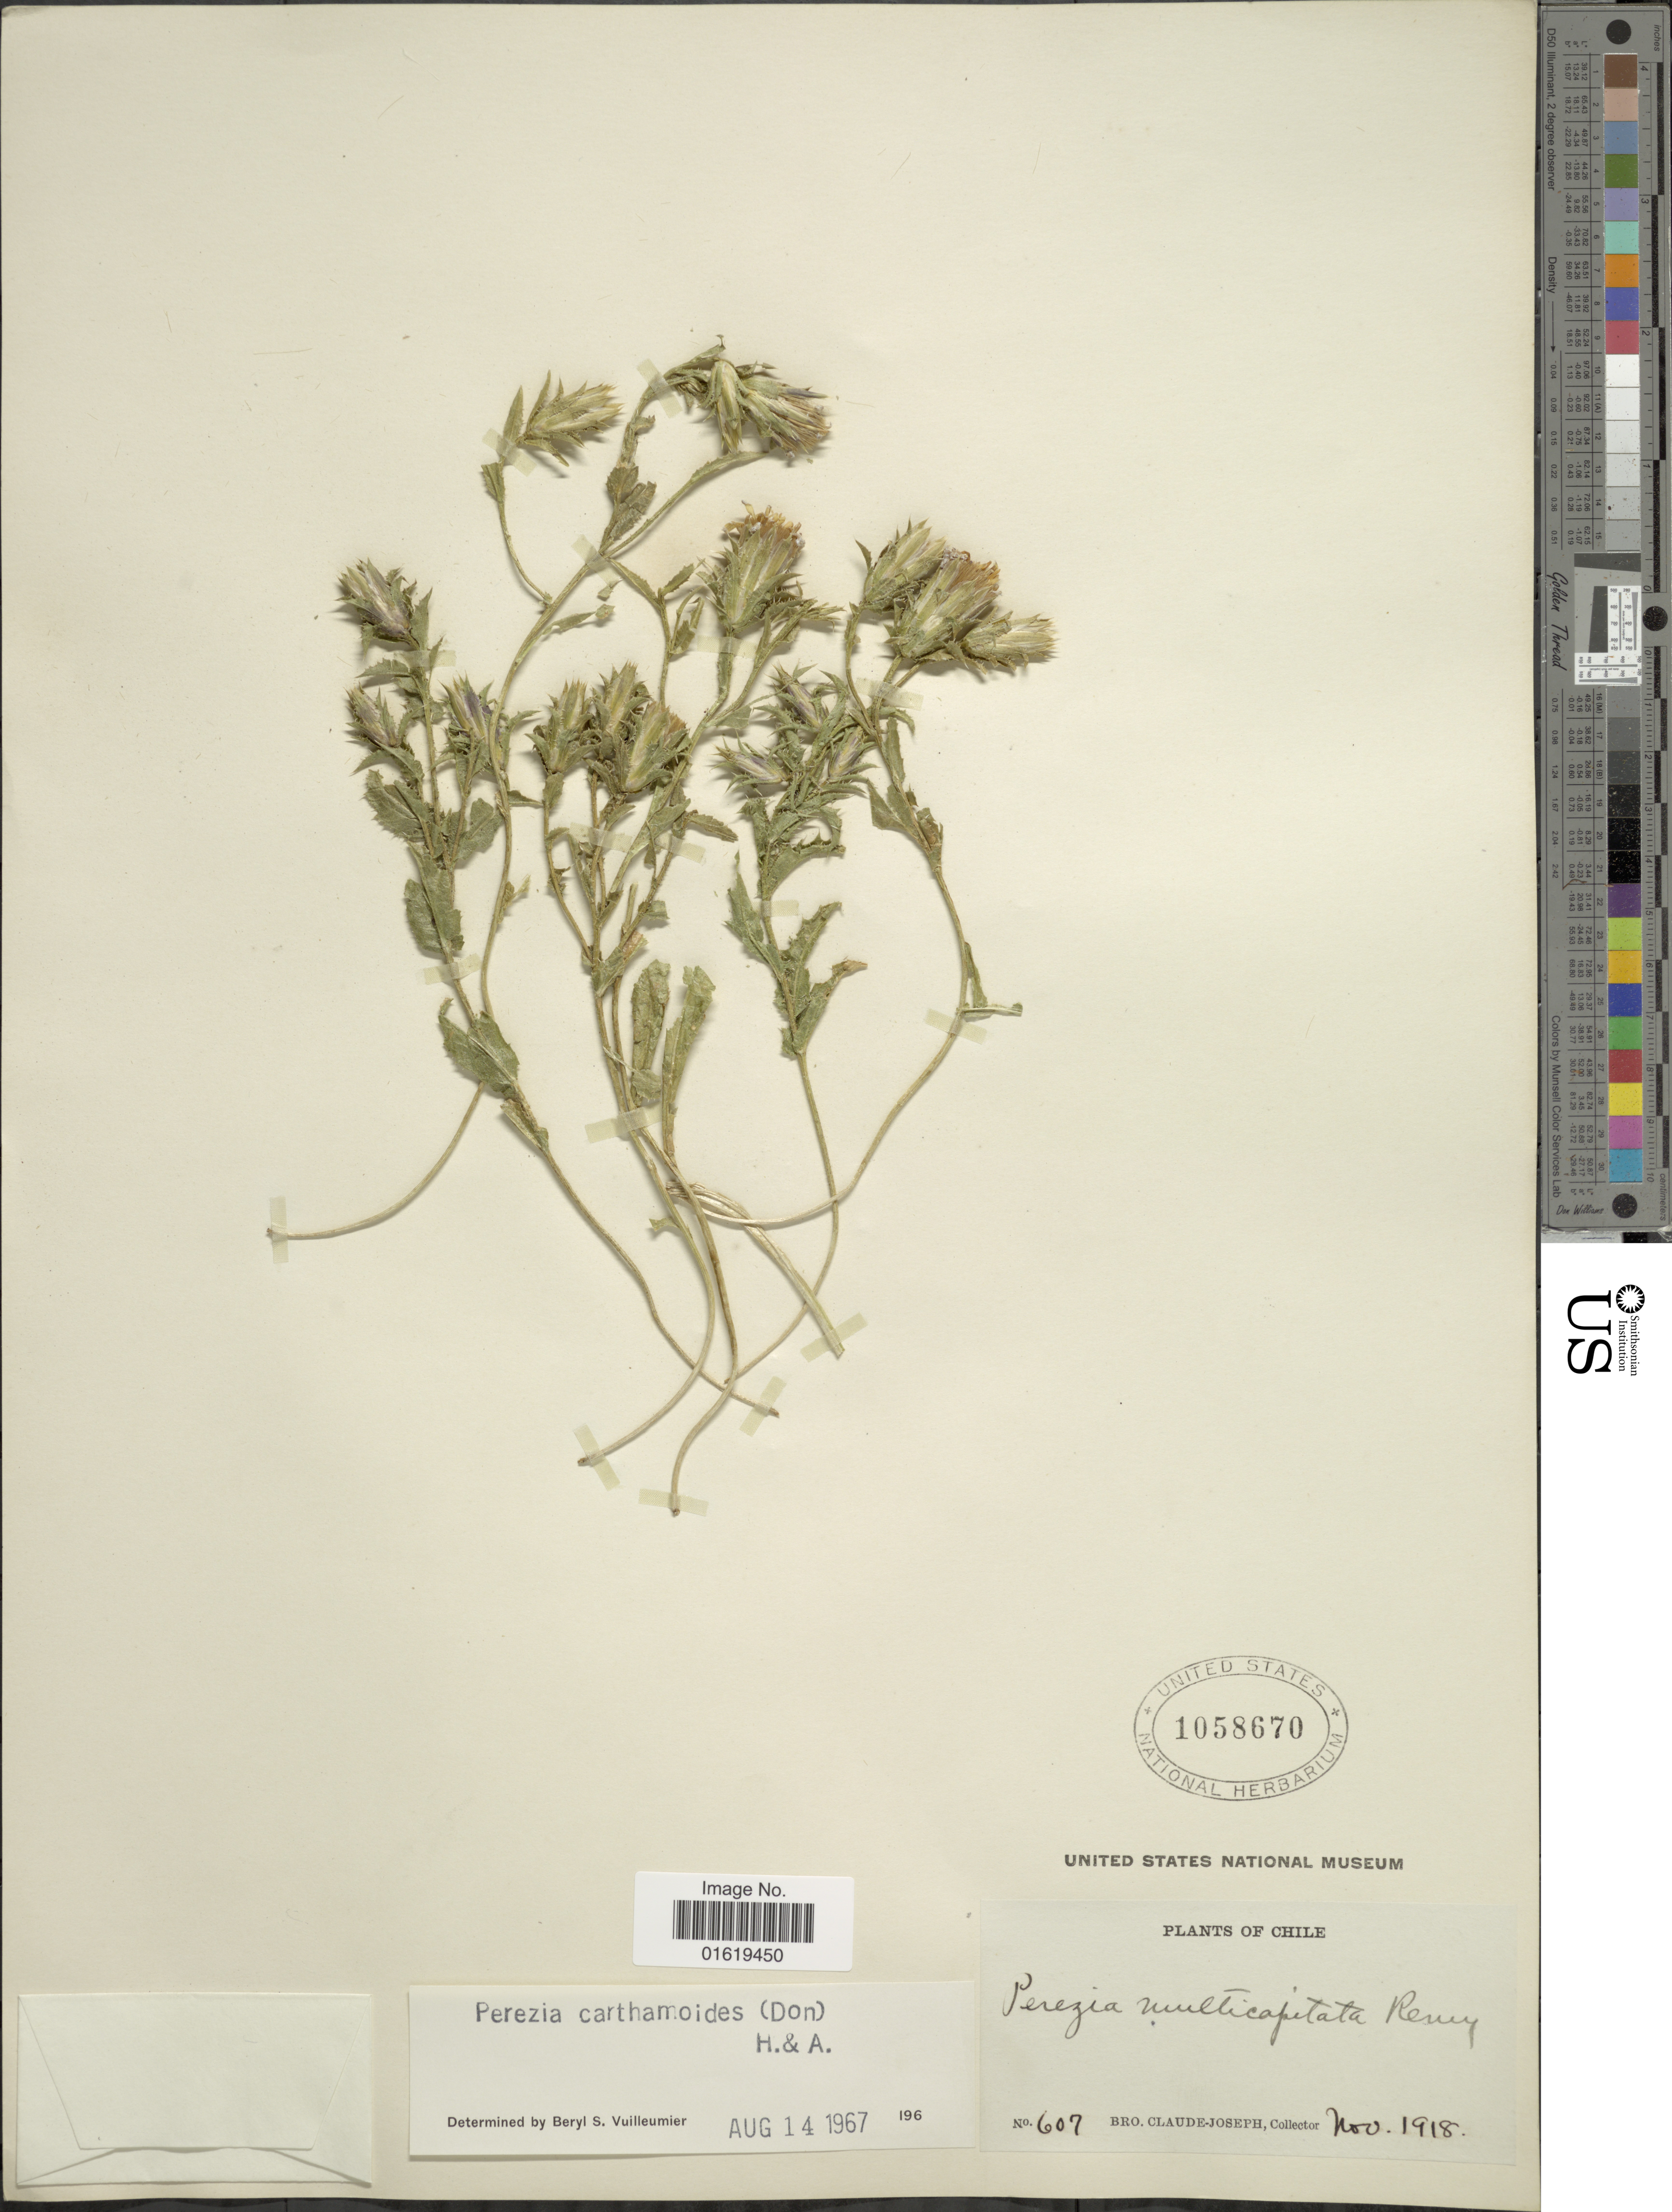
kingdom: Plantae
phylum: Tracheophyta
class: Magnoliopsida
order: Asterales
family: Asteraceae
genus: Perezia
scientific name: Perezia carthamoides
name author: (D. Don) Hook. & Arn.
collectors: Bro. Claude-Joseph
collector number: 607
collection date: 1918-11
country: Chile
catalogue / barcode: US 1058670